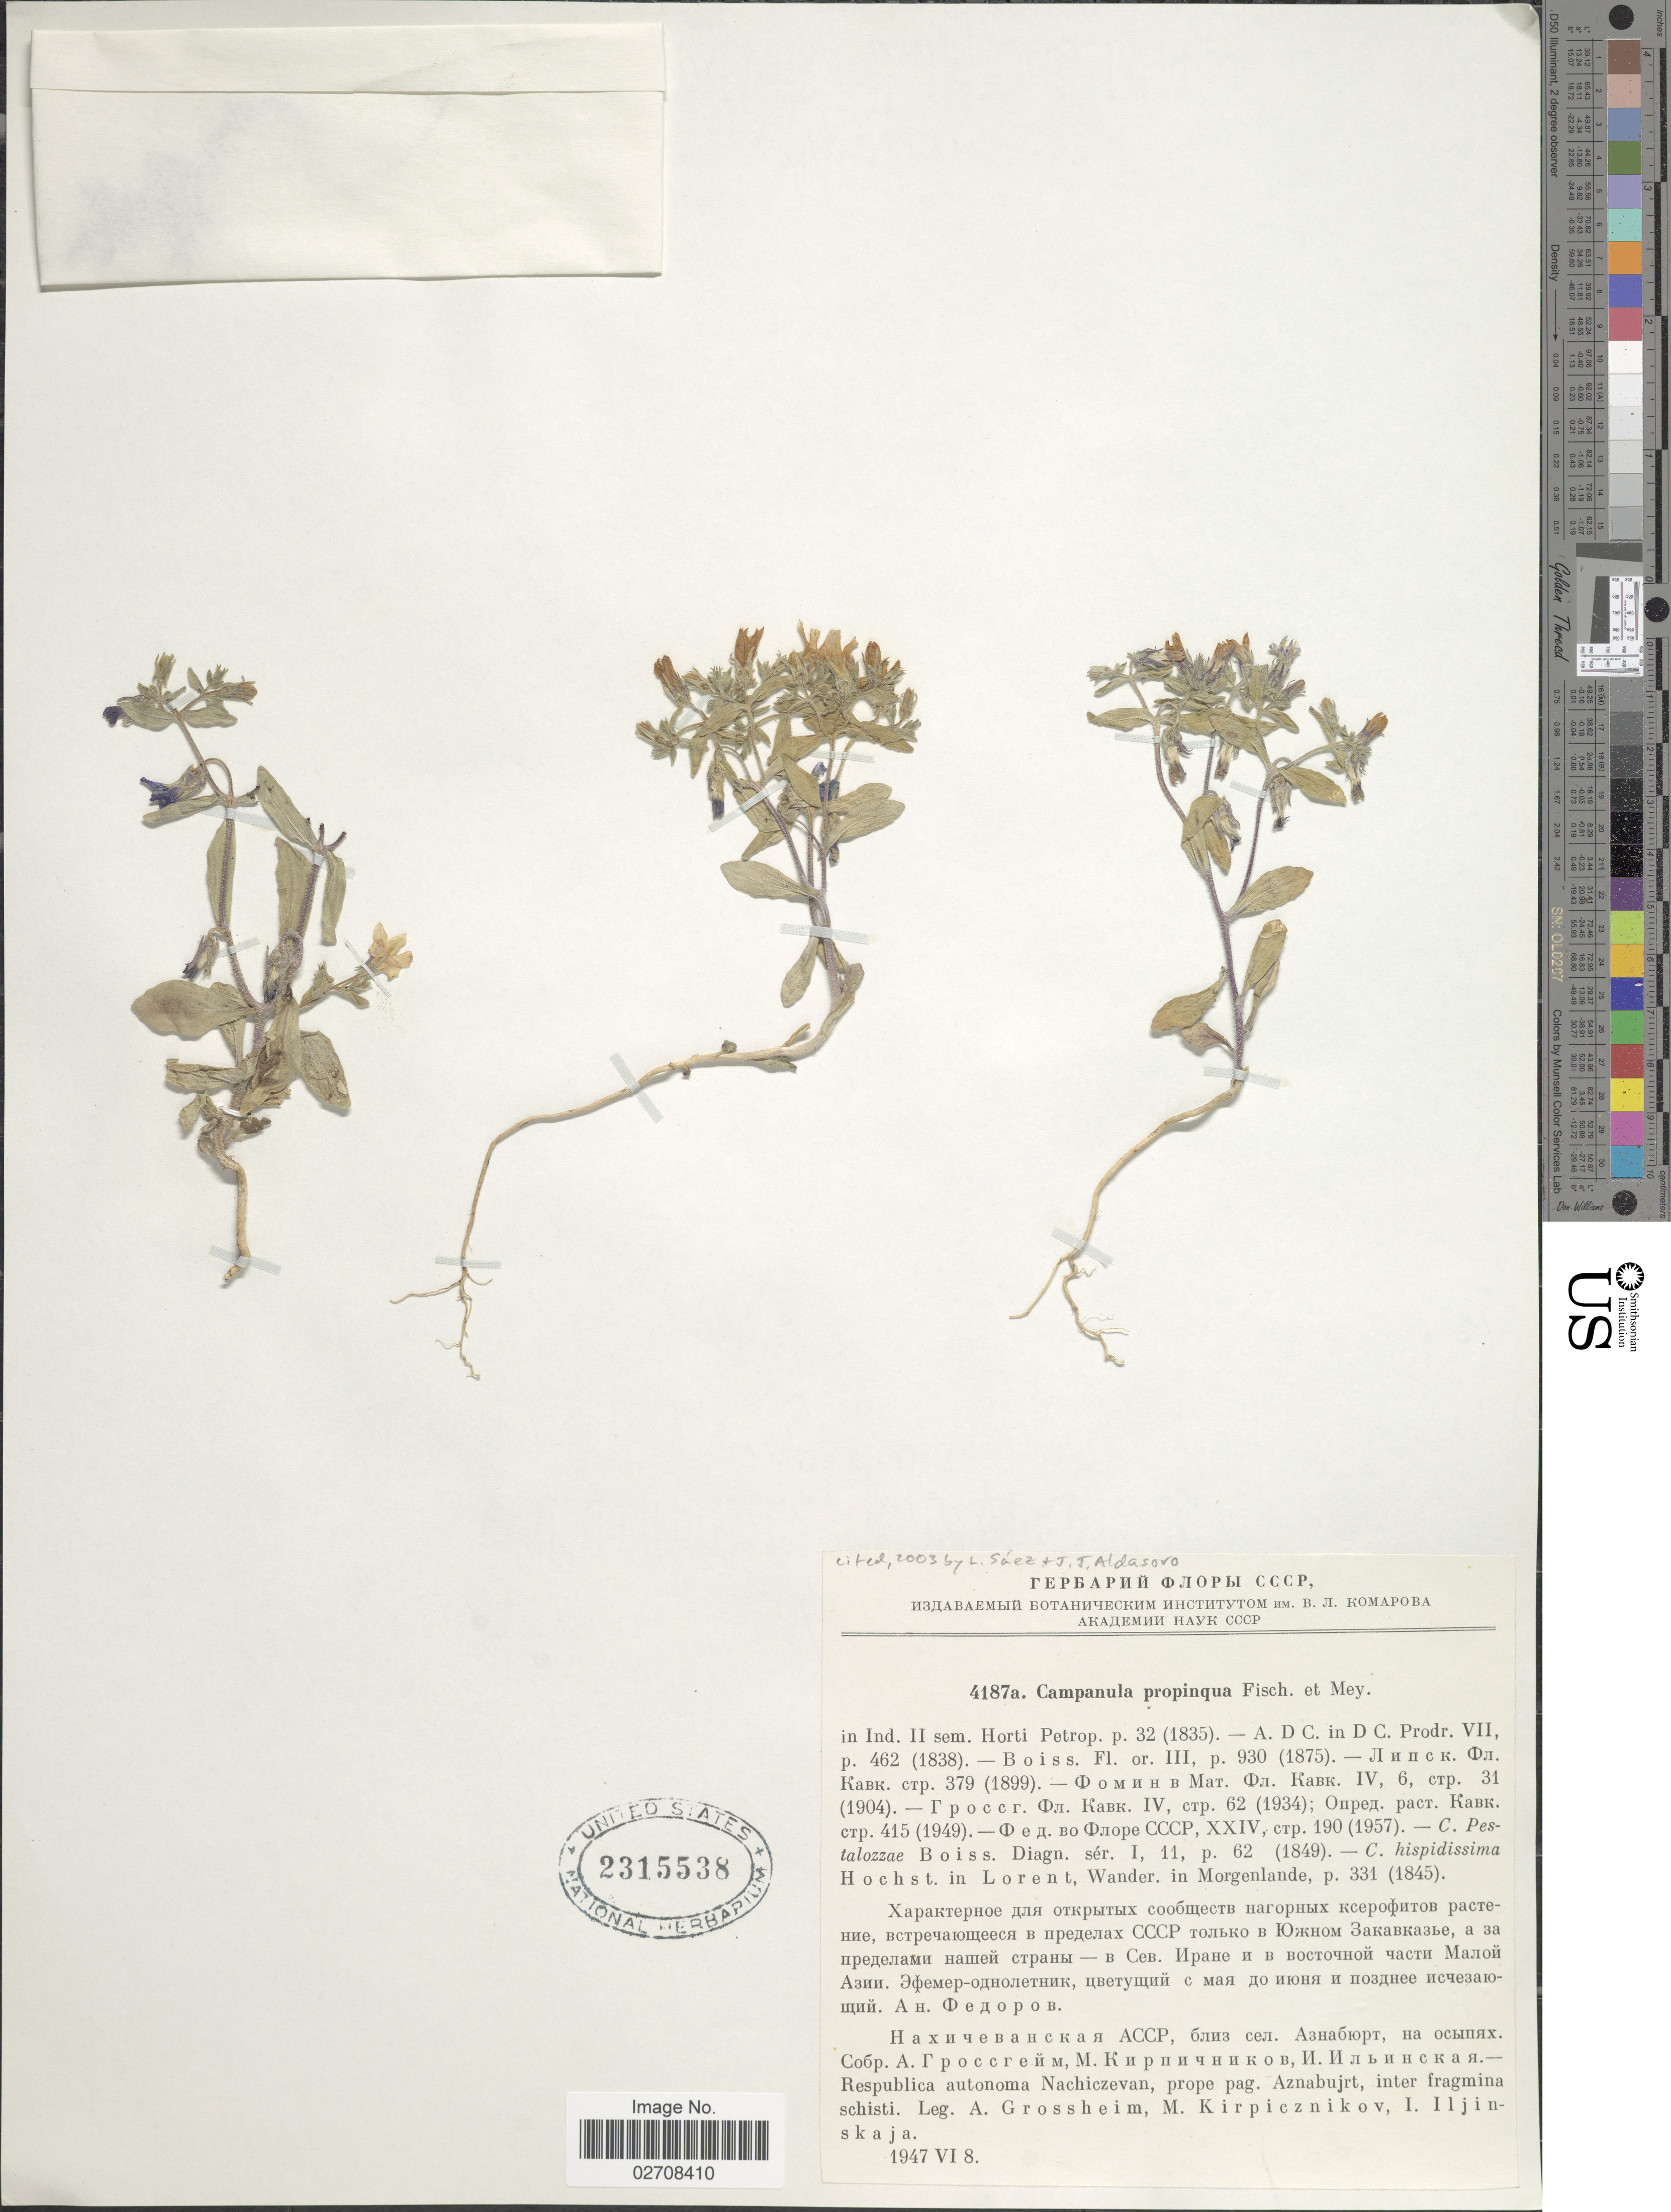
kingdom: Plantae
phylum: Tracheophyta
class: Magnoliopsida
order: Asterales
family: Campanulaceae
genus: Campanula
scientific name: Campanula propinqua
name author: Fisch. & C.A. Mey.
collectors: A. Grossheim, M. Kirpicznikov & I. Iljinskaja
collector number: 4187a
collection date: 1947-06-08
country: Azerbaijan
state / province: Nakhchivan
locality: Respublica autonoma Nachiczevan, prope pag. Aznabujrt, inter fragmina schisti.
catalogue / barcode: US 2315538